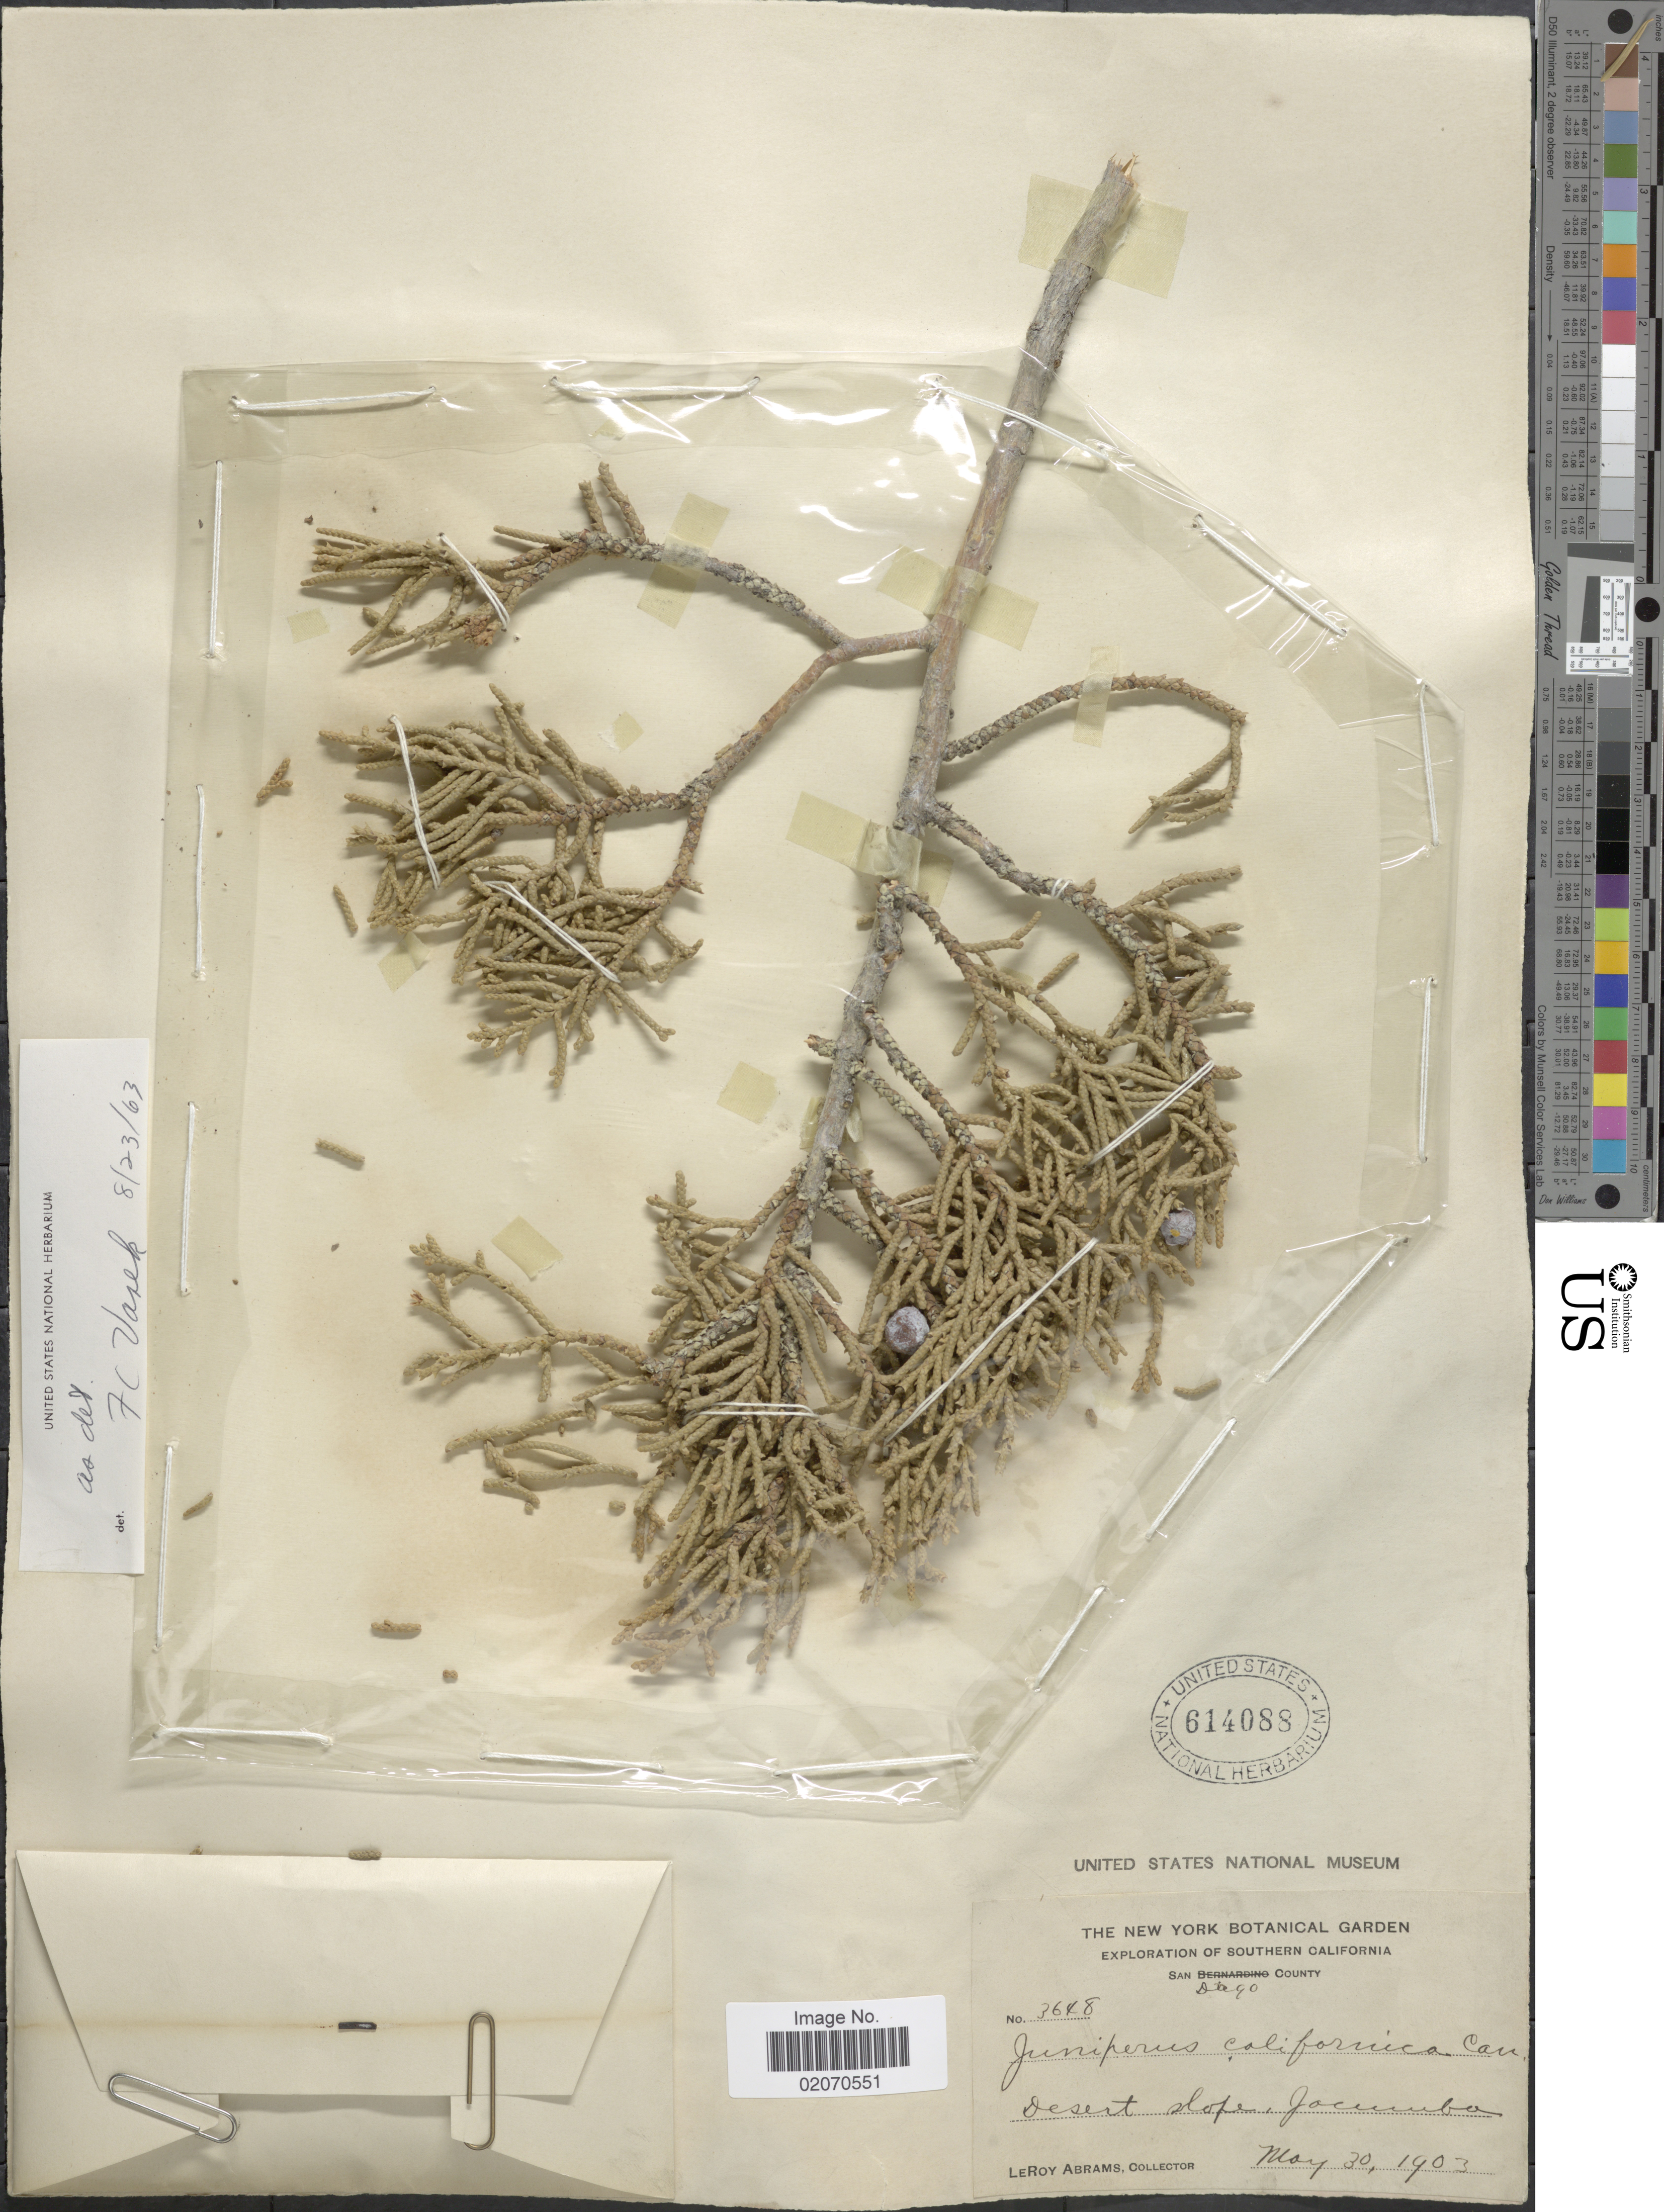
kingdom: Plantae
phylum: Tracheophyta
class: Pinopsida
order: Pinales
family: Cupressaceae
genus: Juniperus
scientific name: Juniperus californica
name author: Carrière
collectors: L. Abrams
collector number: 3648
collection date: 1903-05-30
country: United States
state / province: California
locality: Desert slope, Jacumba Southern California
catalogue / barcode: US 614088